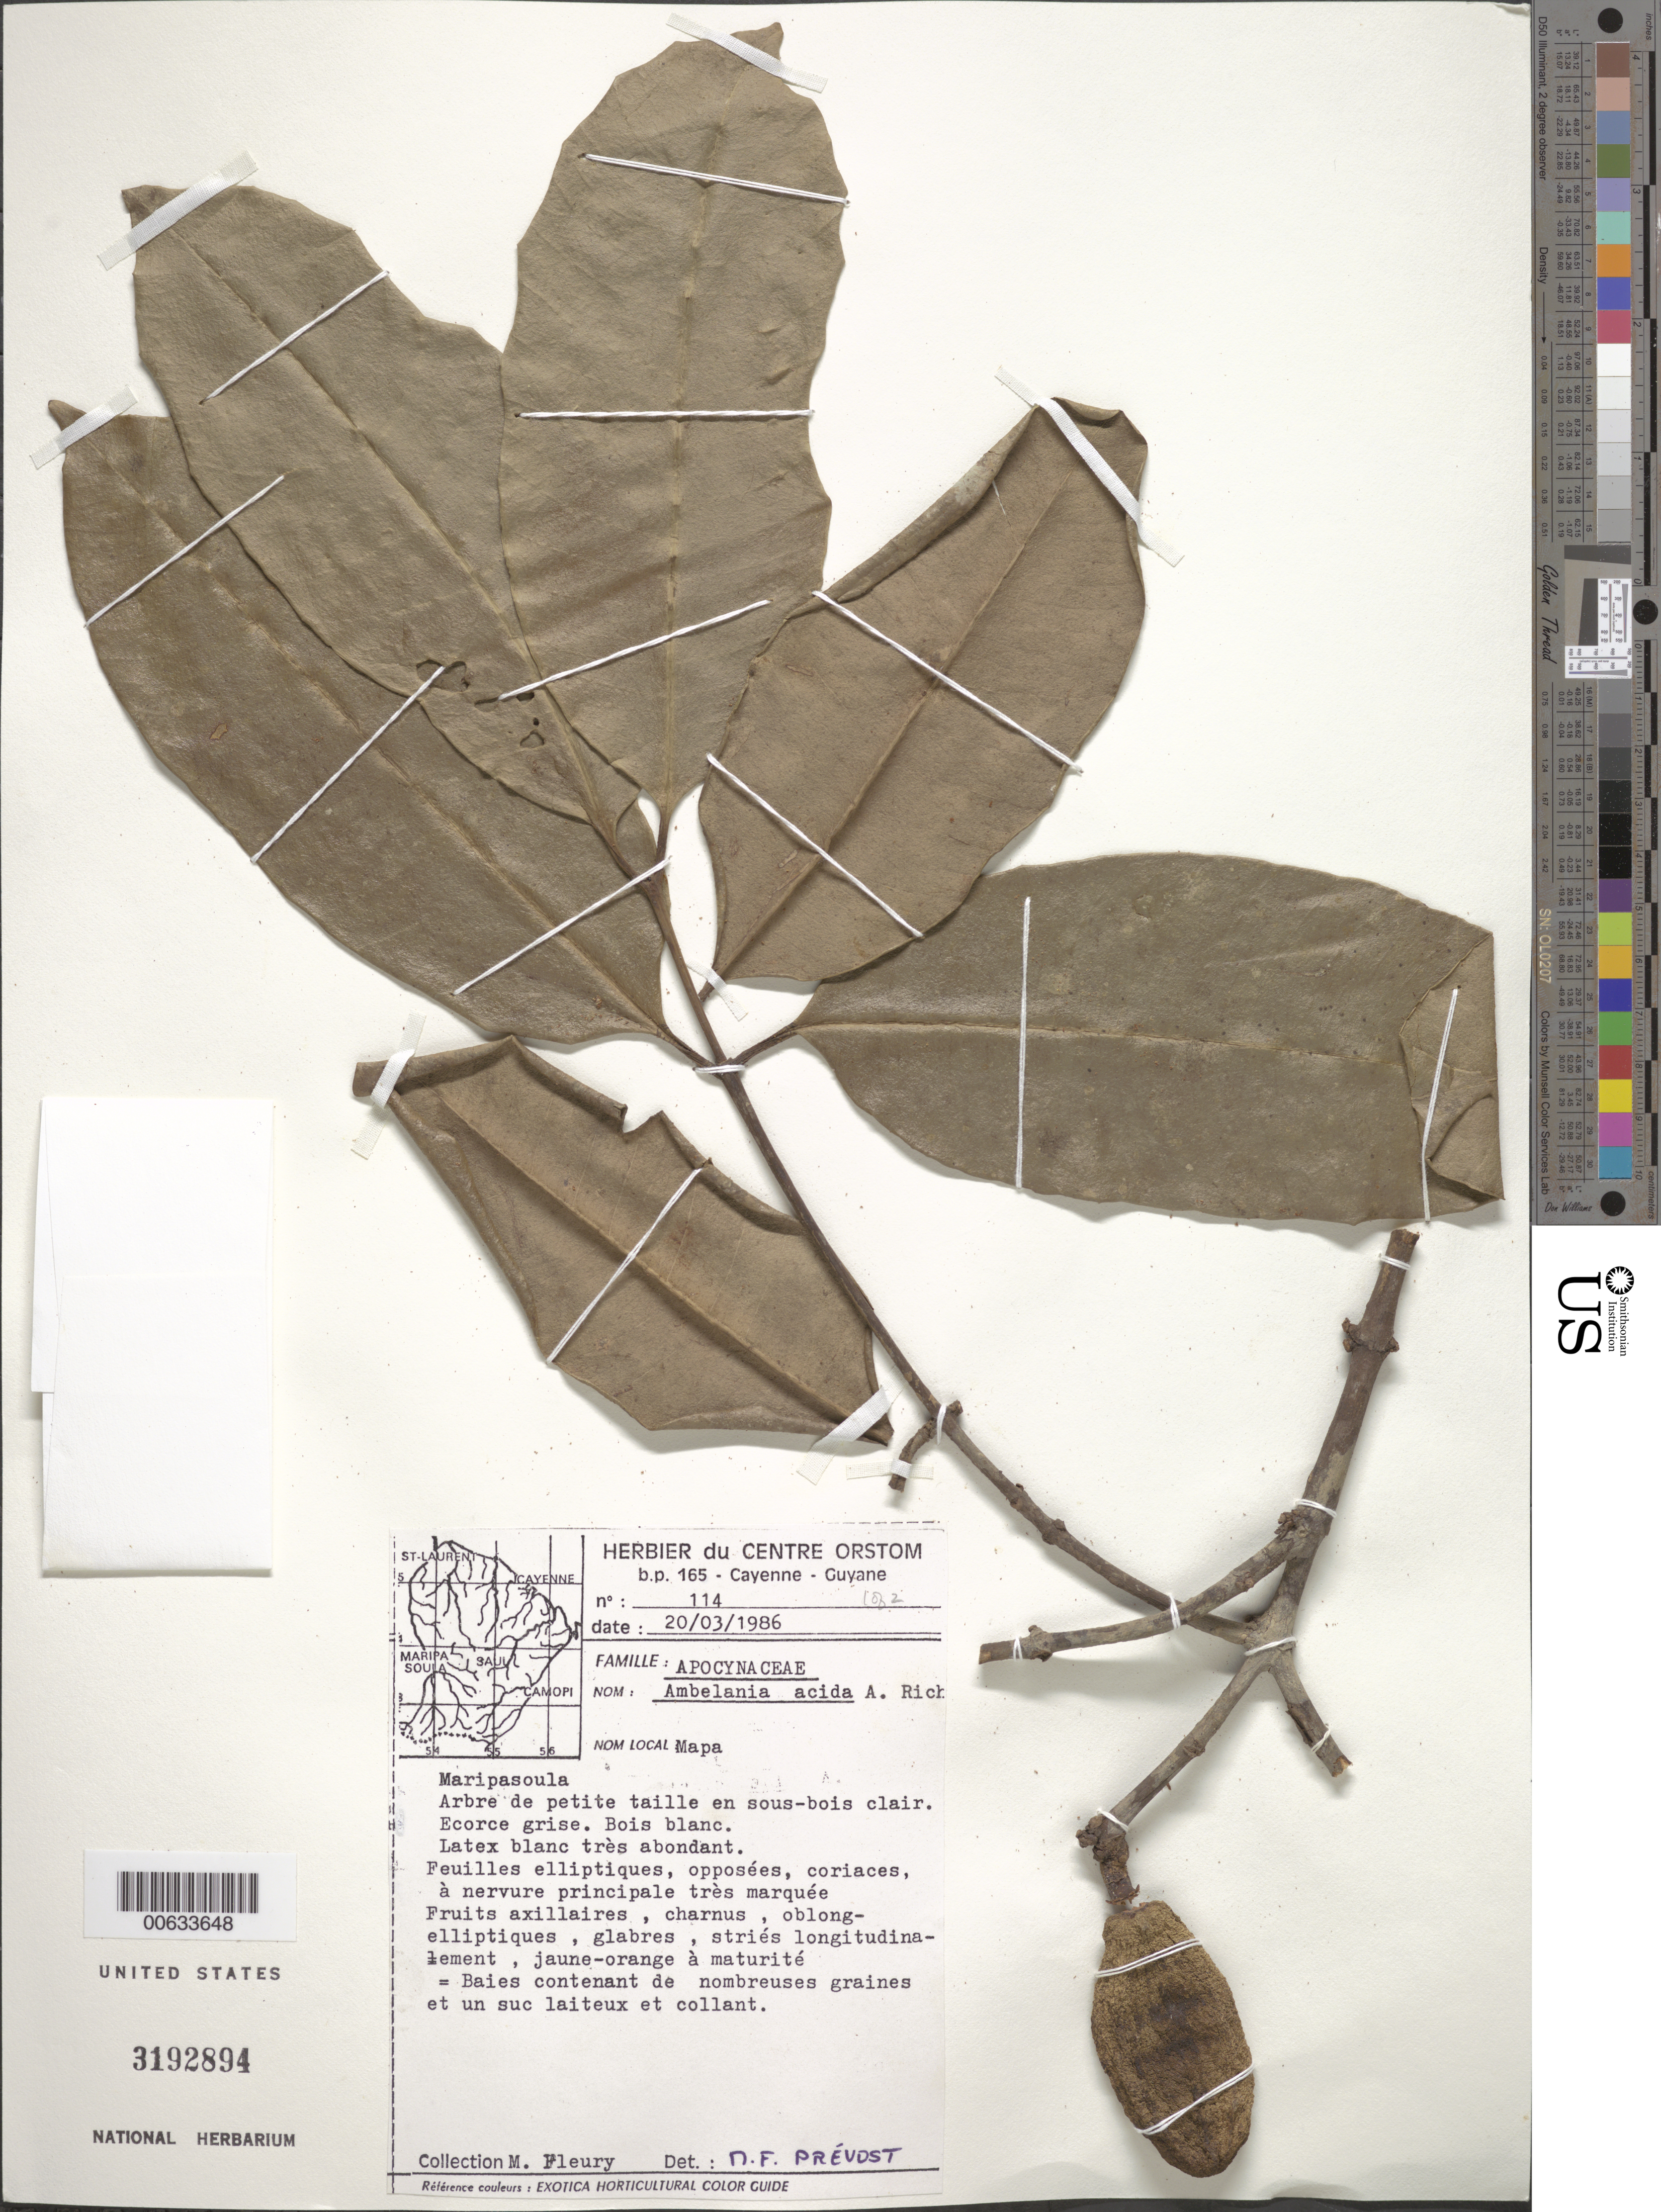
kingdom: Plantae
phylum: Tracheophyta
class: Magnoliopsida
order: Gentianales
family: Apocynaceae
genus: Ambelania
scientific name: Ambelania acida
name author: Aubl.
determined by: Prévost, M.-F.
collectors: M. Fleury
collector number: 114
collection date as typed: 20-Mar-86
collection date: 1986-03-20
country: French Guiana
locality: Bourg de Maripasoula - Bassin du Maroni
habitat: Sous-bois clair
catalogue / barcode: US 3192894